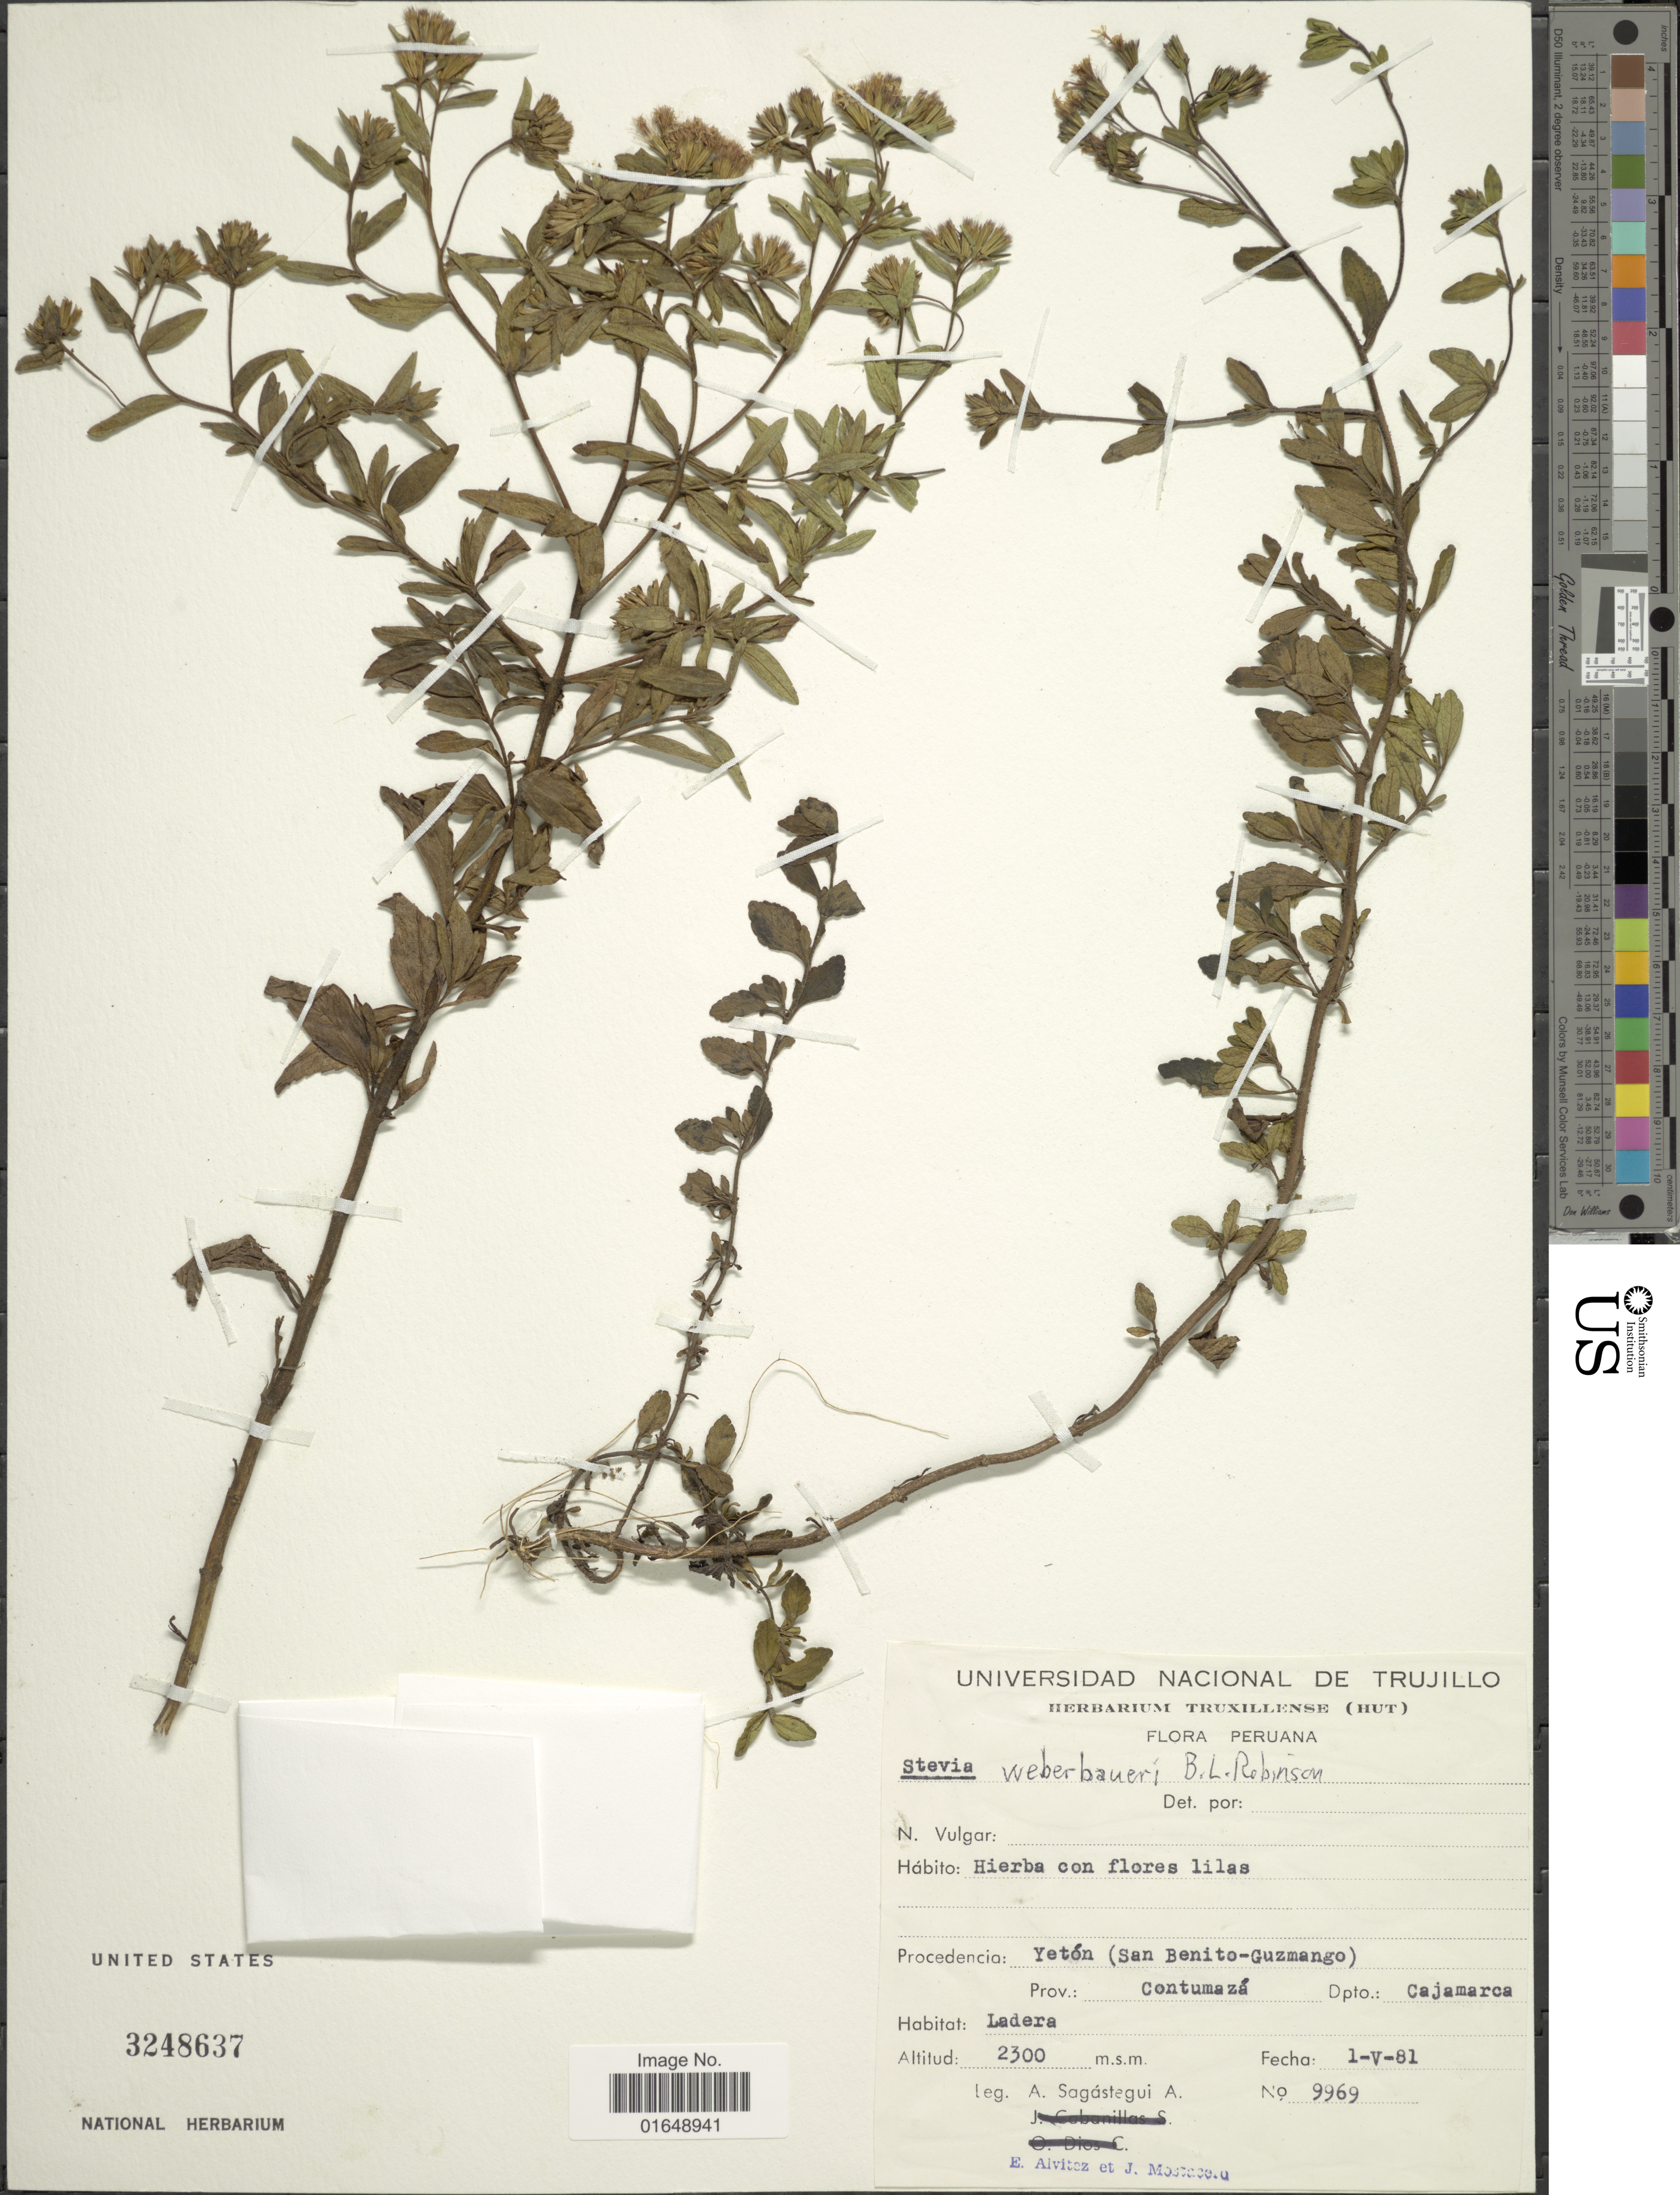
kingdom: Plantae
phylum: Tracheophyta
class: Magnoliopsida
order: Asterales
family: Asteraceae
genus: Stevia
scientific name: Stevia weberbaueri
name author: B.L. Rob.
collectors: A. Sagástegui A., E. Alvitez I. & J. Mostacero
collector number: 9969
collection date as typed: Transcribed d/m/y: 1/5/81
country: Peru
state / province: Cajamarca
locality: Procedencia: Yetón (San Benito-Guzmango), Prov.: Contumazá, ladera.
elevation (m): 2300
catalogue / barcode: US 3248637